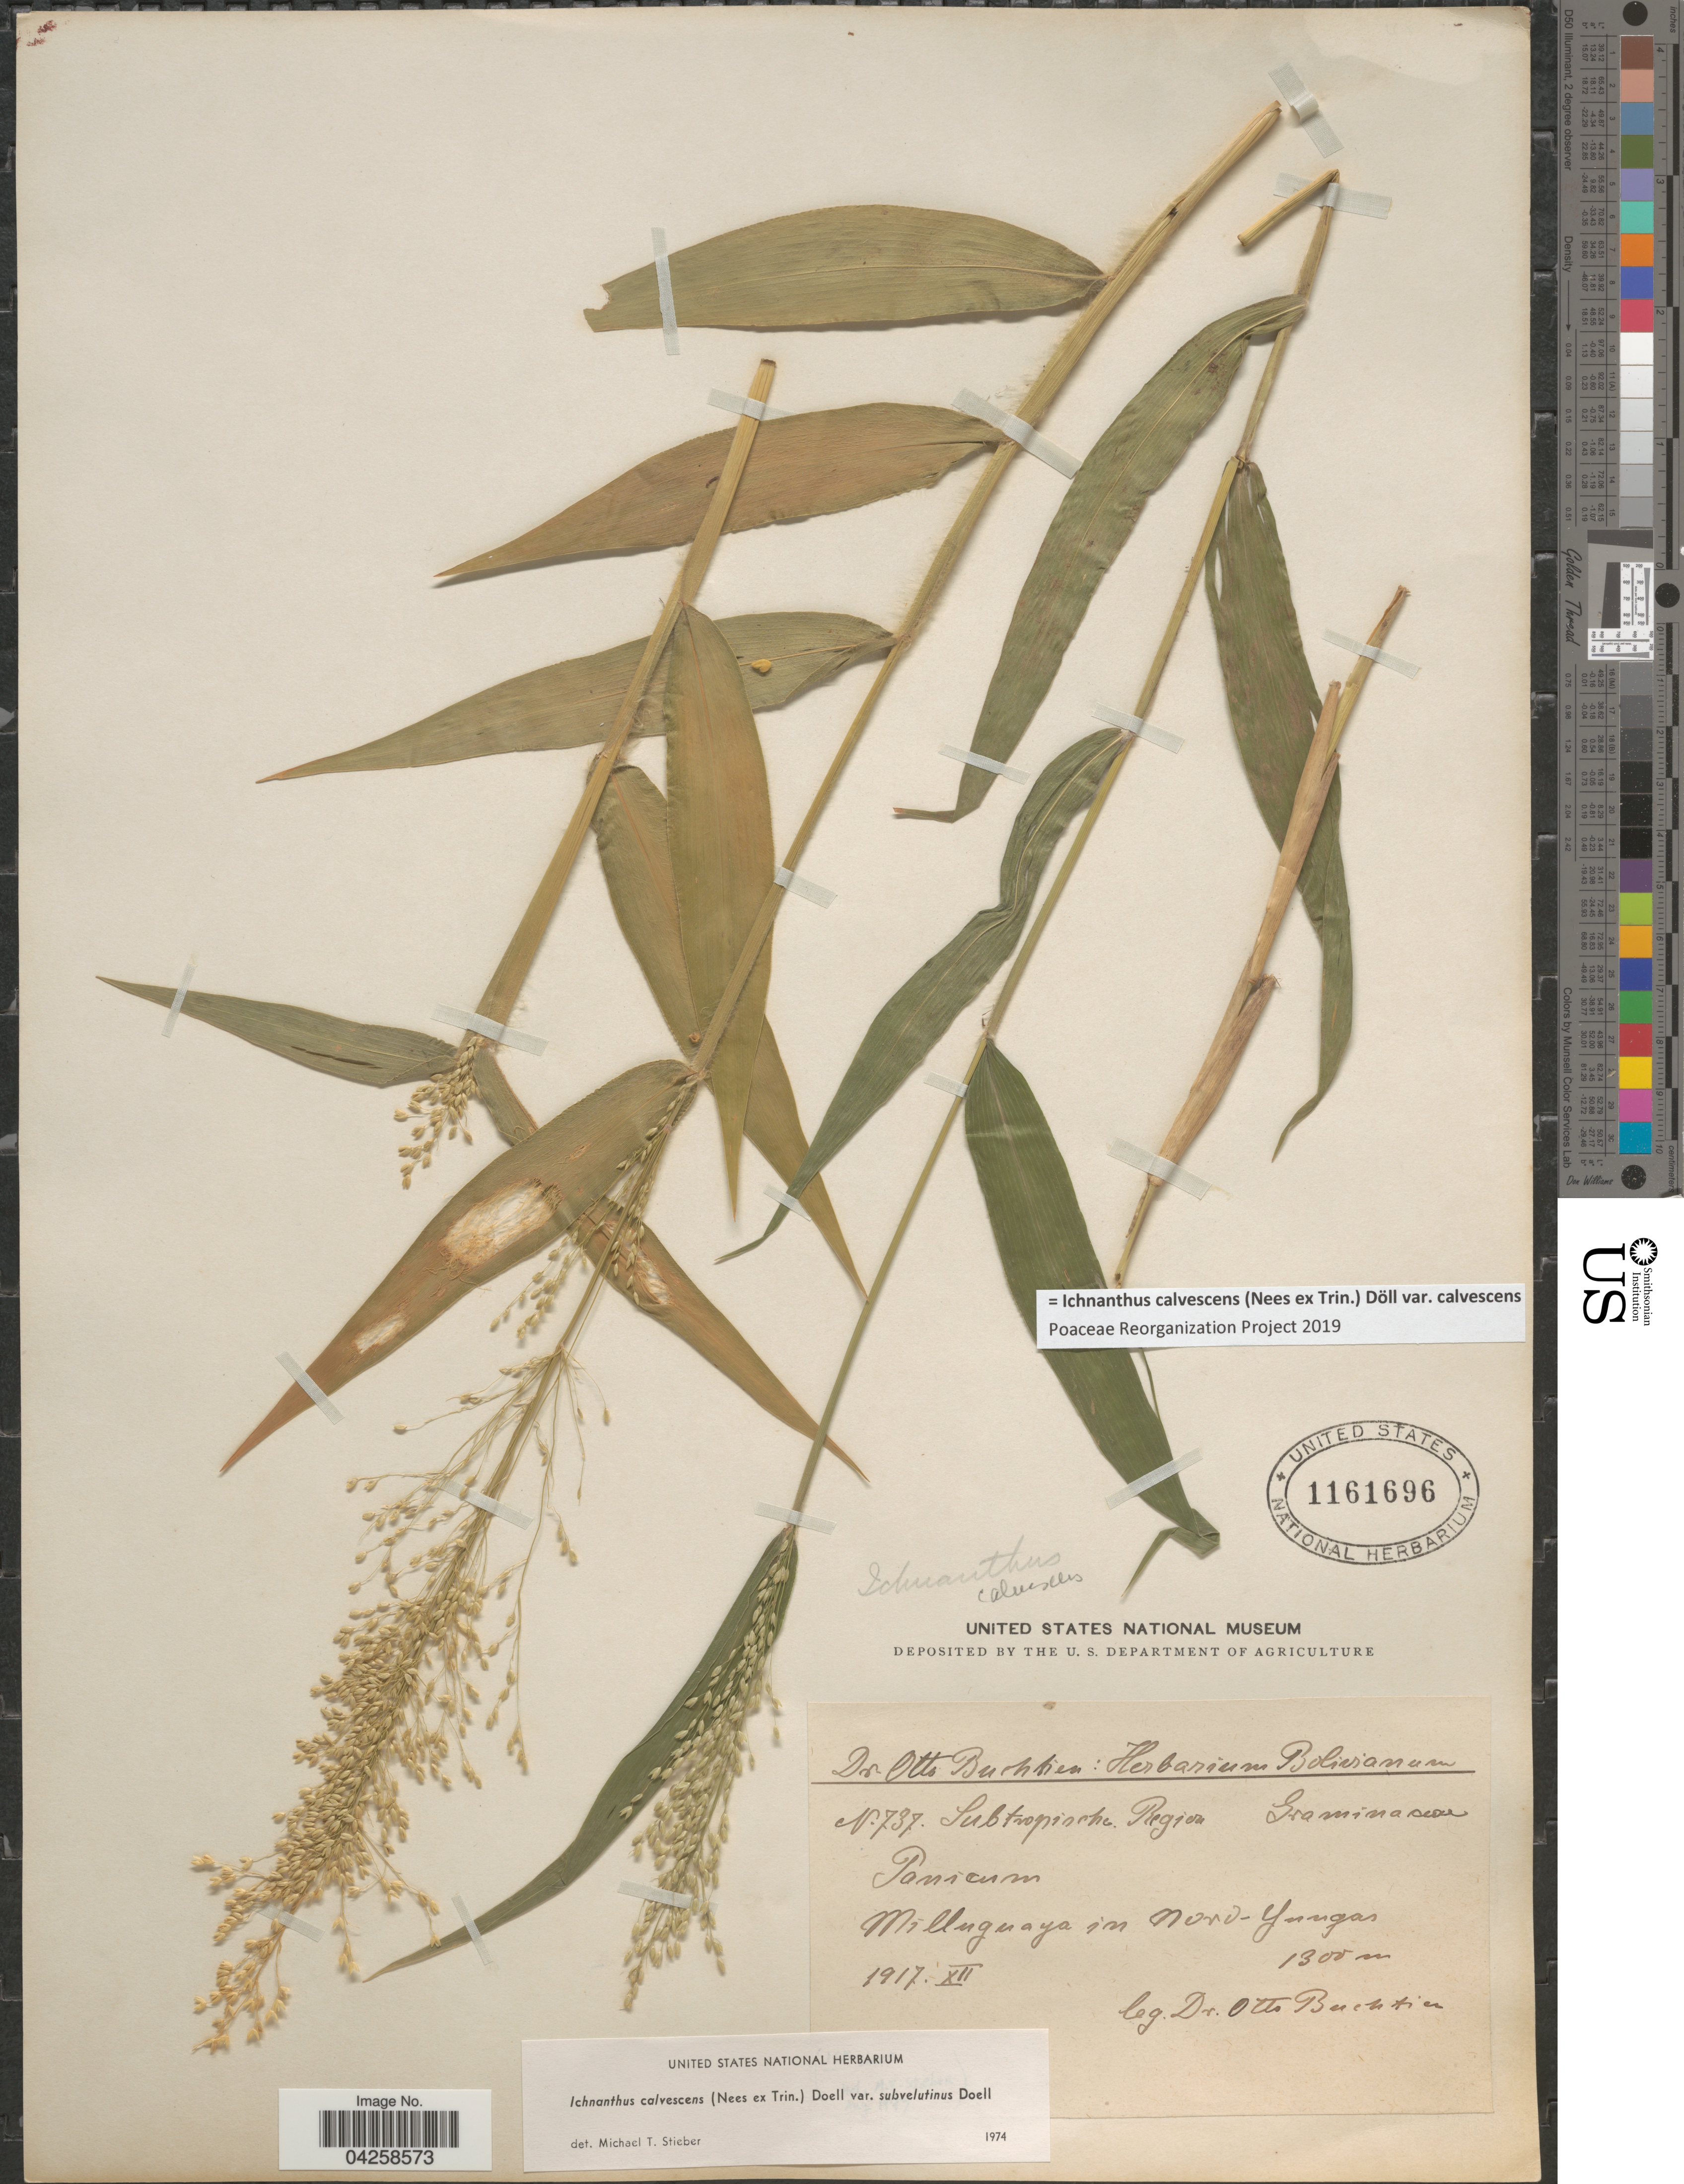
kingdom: Plantae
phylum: Tracheophyta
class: Liliopsida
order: Poales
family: Poaceae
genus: Ichnanthus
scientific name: Ichnanthus calvescens var. calvescens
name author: (Nees ex Trin.) Döll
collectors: O. Buchtien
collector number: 737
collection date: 1917-12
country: Bolivia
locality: Subtropische Region. Milluguaya in Nord-Yungas.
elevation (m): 1300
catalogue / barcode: US 1161696